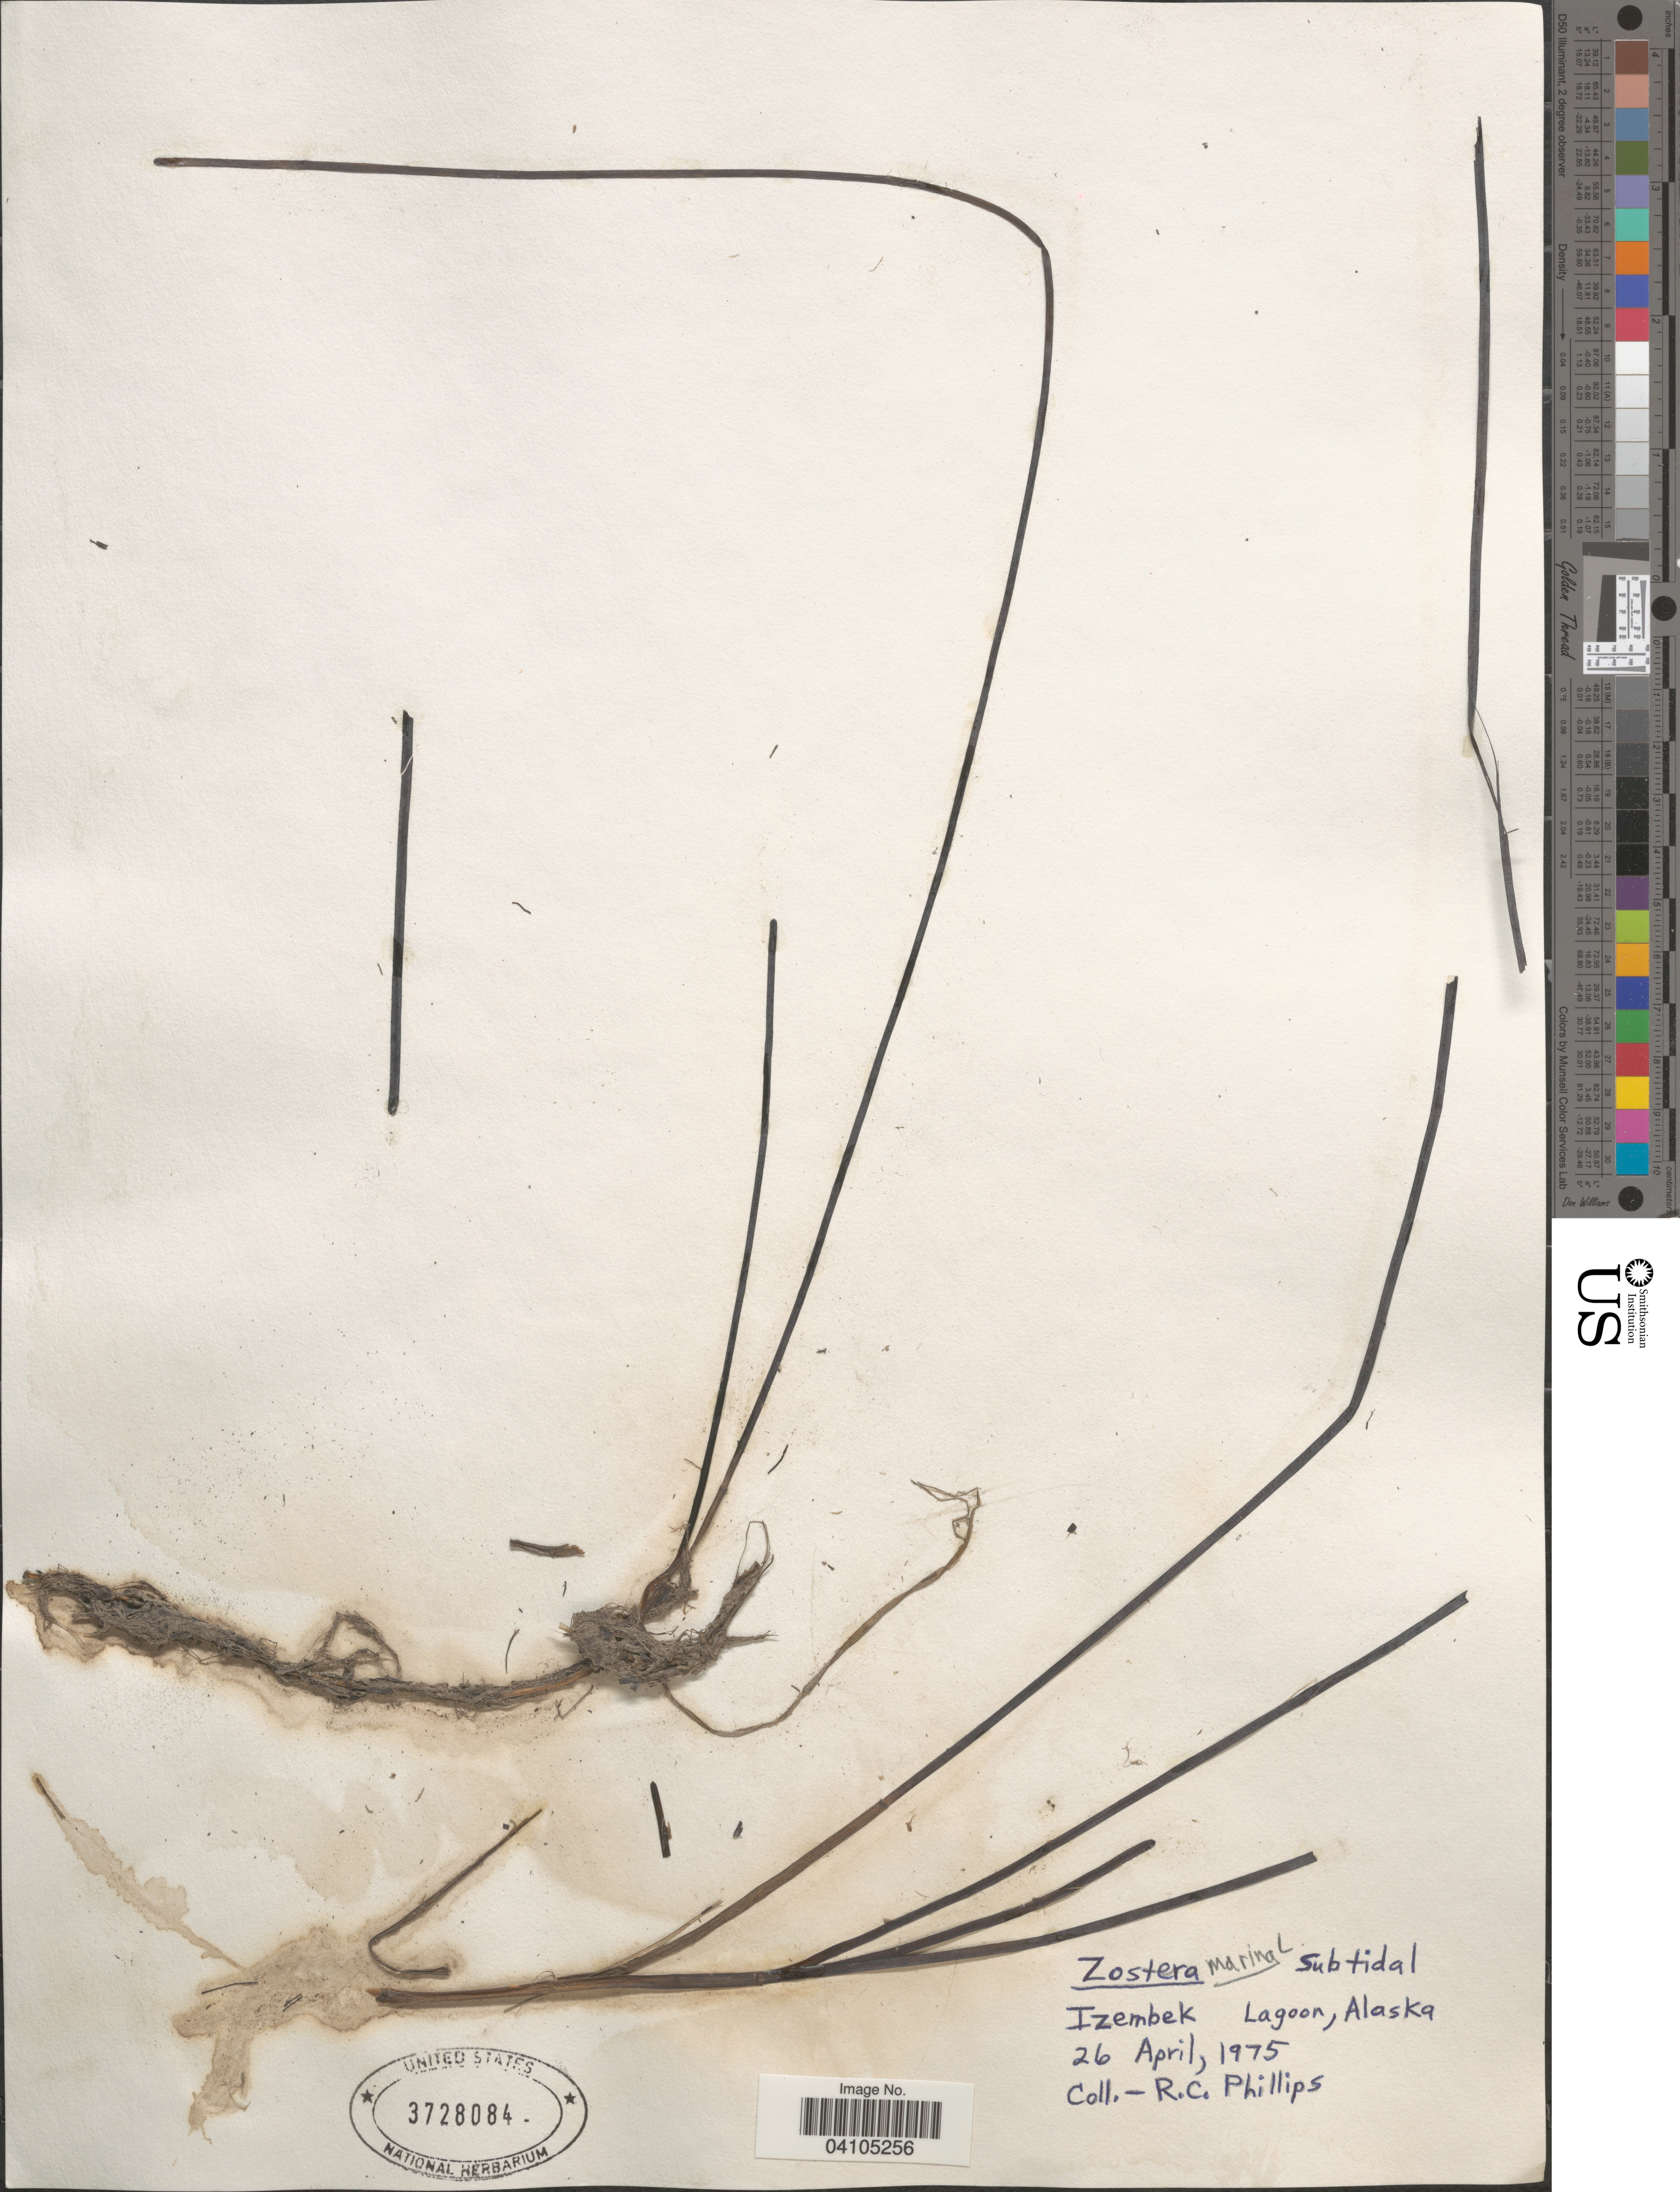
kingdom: Plantae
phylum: Tracheophyta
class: Liliopsida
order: Alismatales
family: Zosteraceae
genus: Zostera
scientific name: Zostera marina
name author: L.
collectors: R. C. Phillips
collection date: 1975-04-26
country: United States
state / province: Alaska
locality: Izembek Lagoon.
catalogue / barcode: US 3728084